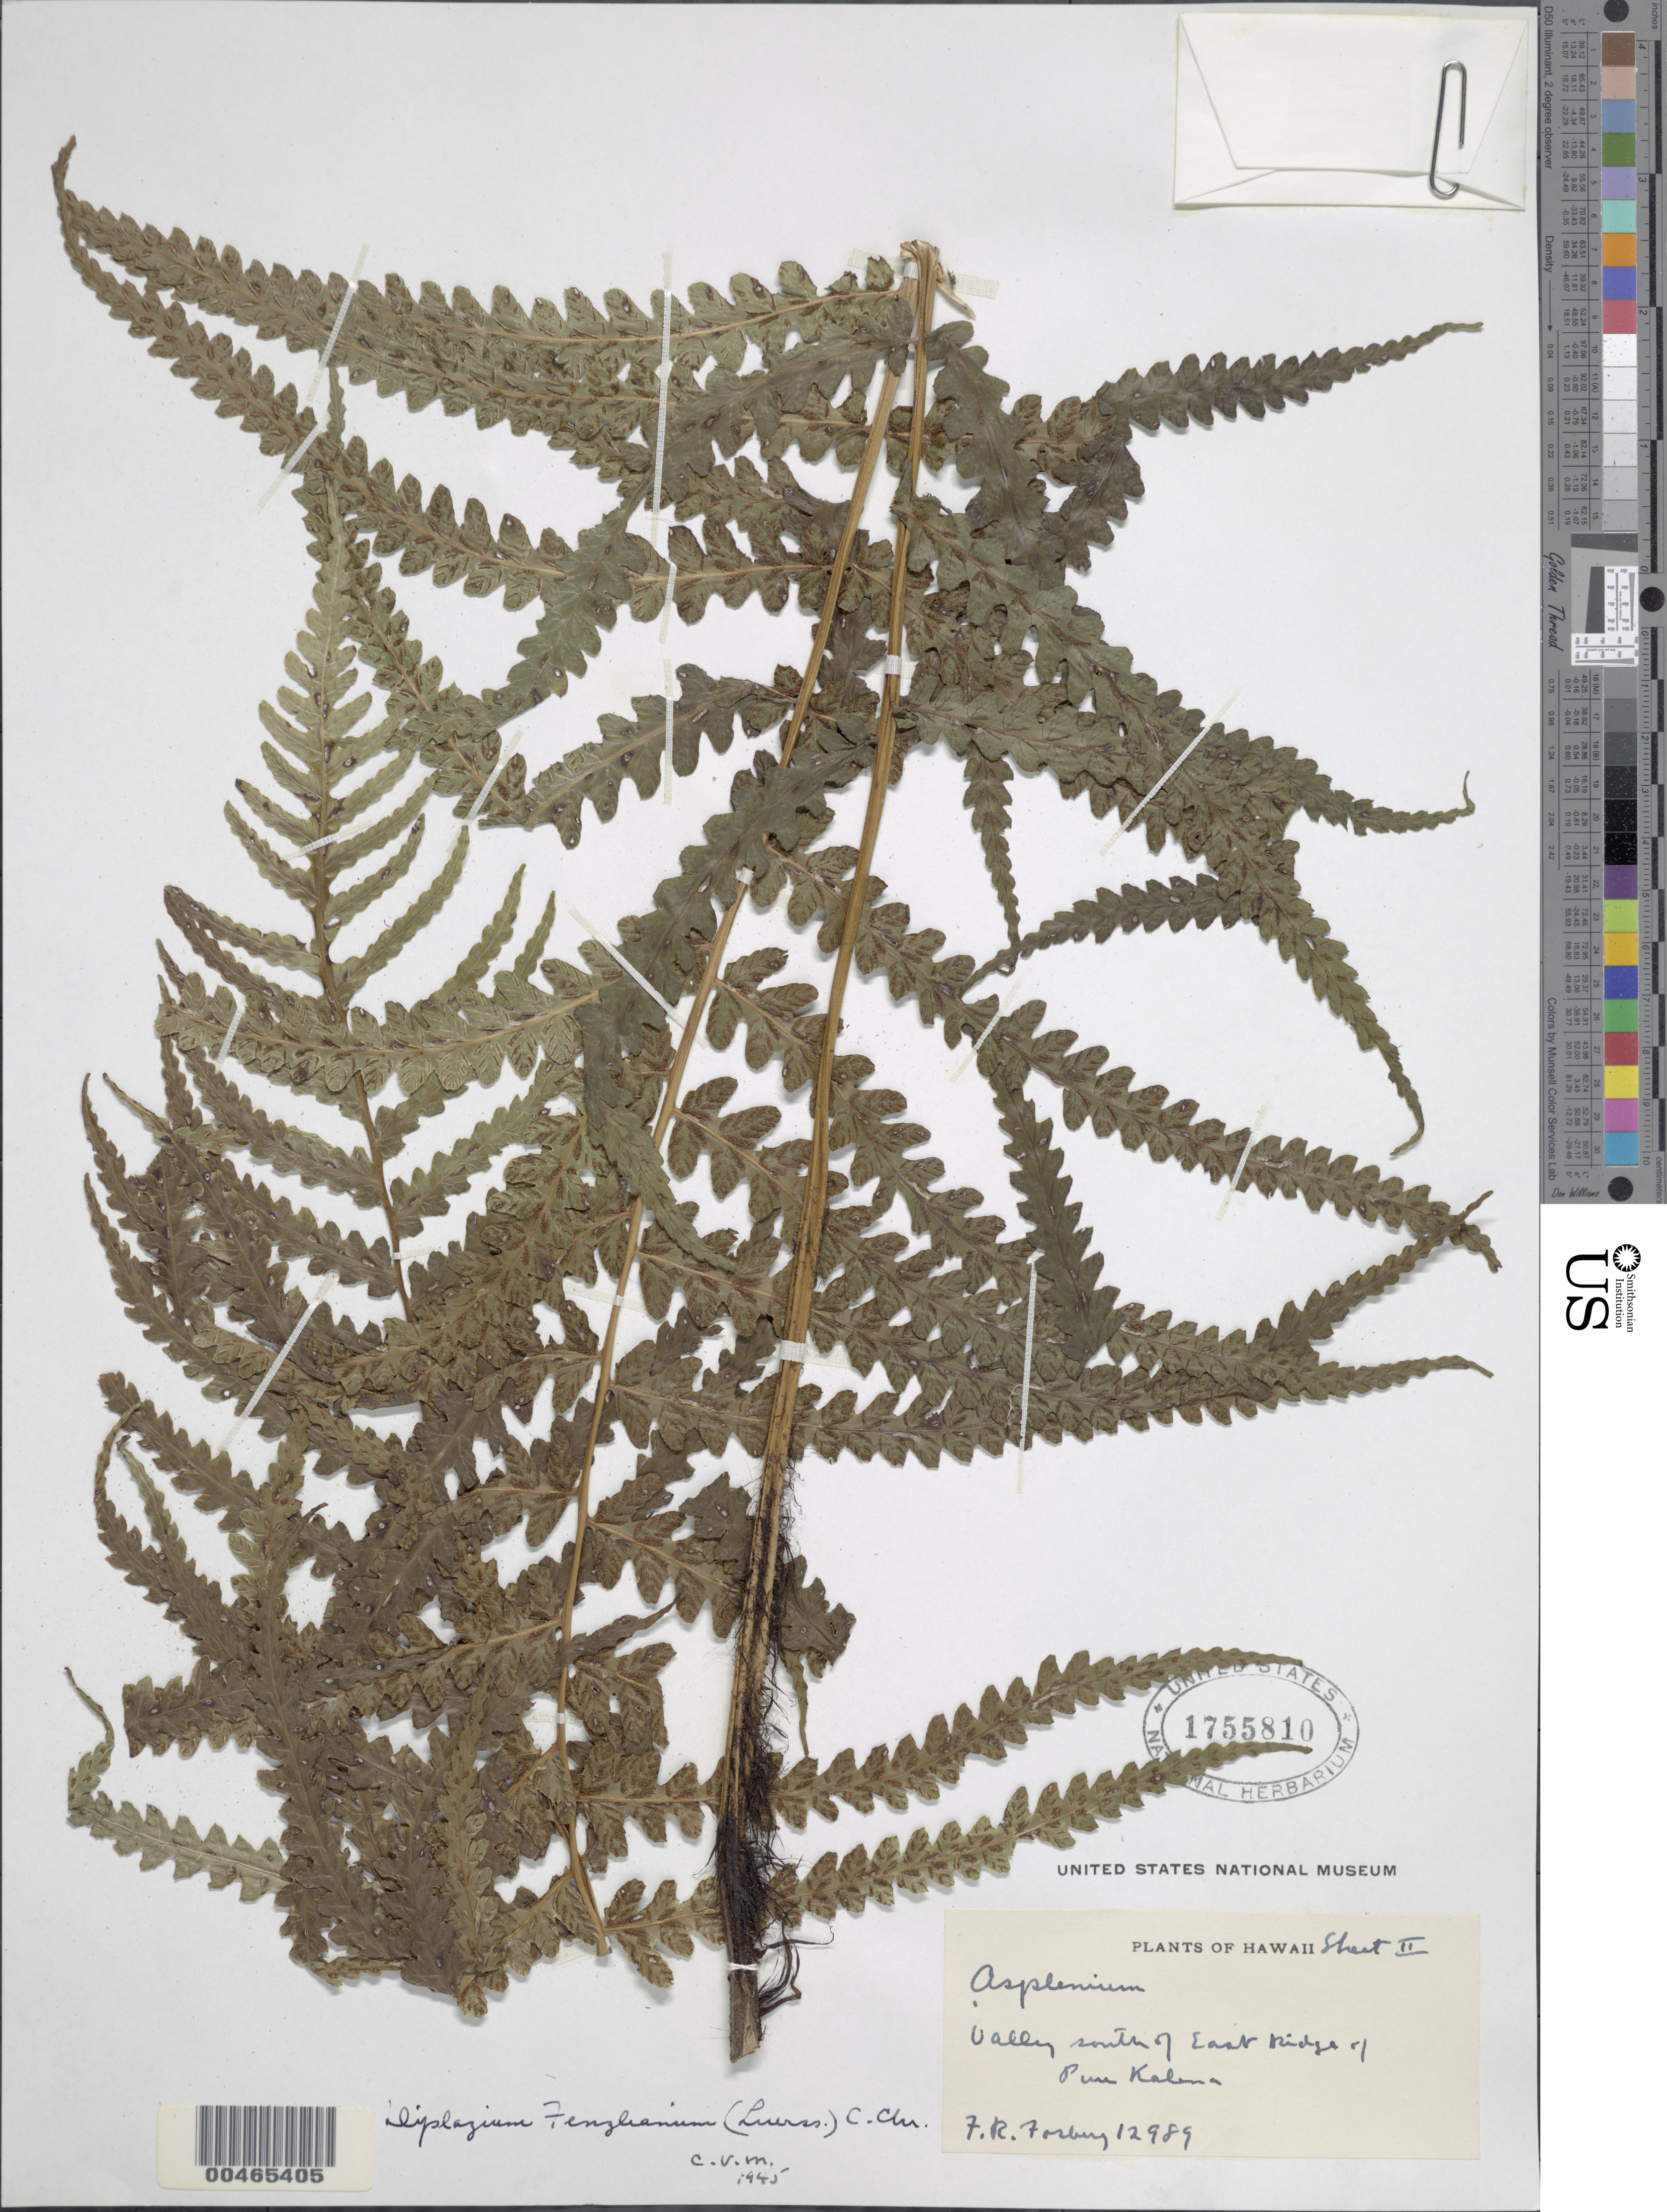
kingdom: Plantae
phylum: Tracheophyta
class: Polypodiopsida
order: Polypodiales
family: Athyriaceae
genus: Deparia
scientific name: Deparia fenzliana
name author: (Luerss.) M. Kato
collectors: F. R. Fosberg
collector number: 12989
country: United States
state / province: Hawaii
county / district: Hawaii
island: Hawaii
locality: Valley S of E ridge of Puu Kalena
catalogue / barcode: US 1755810